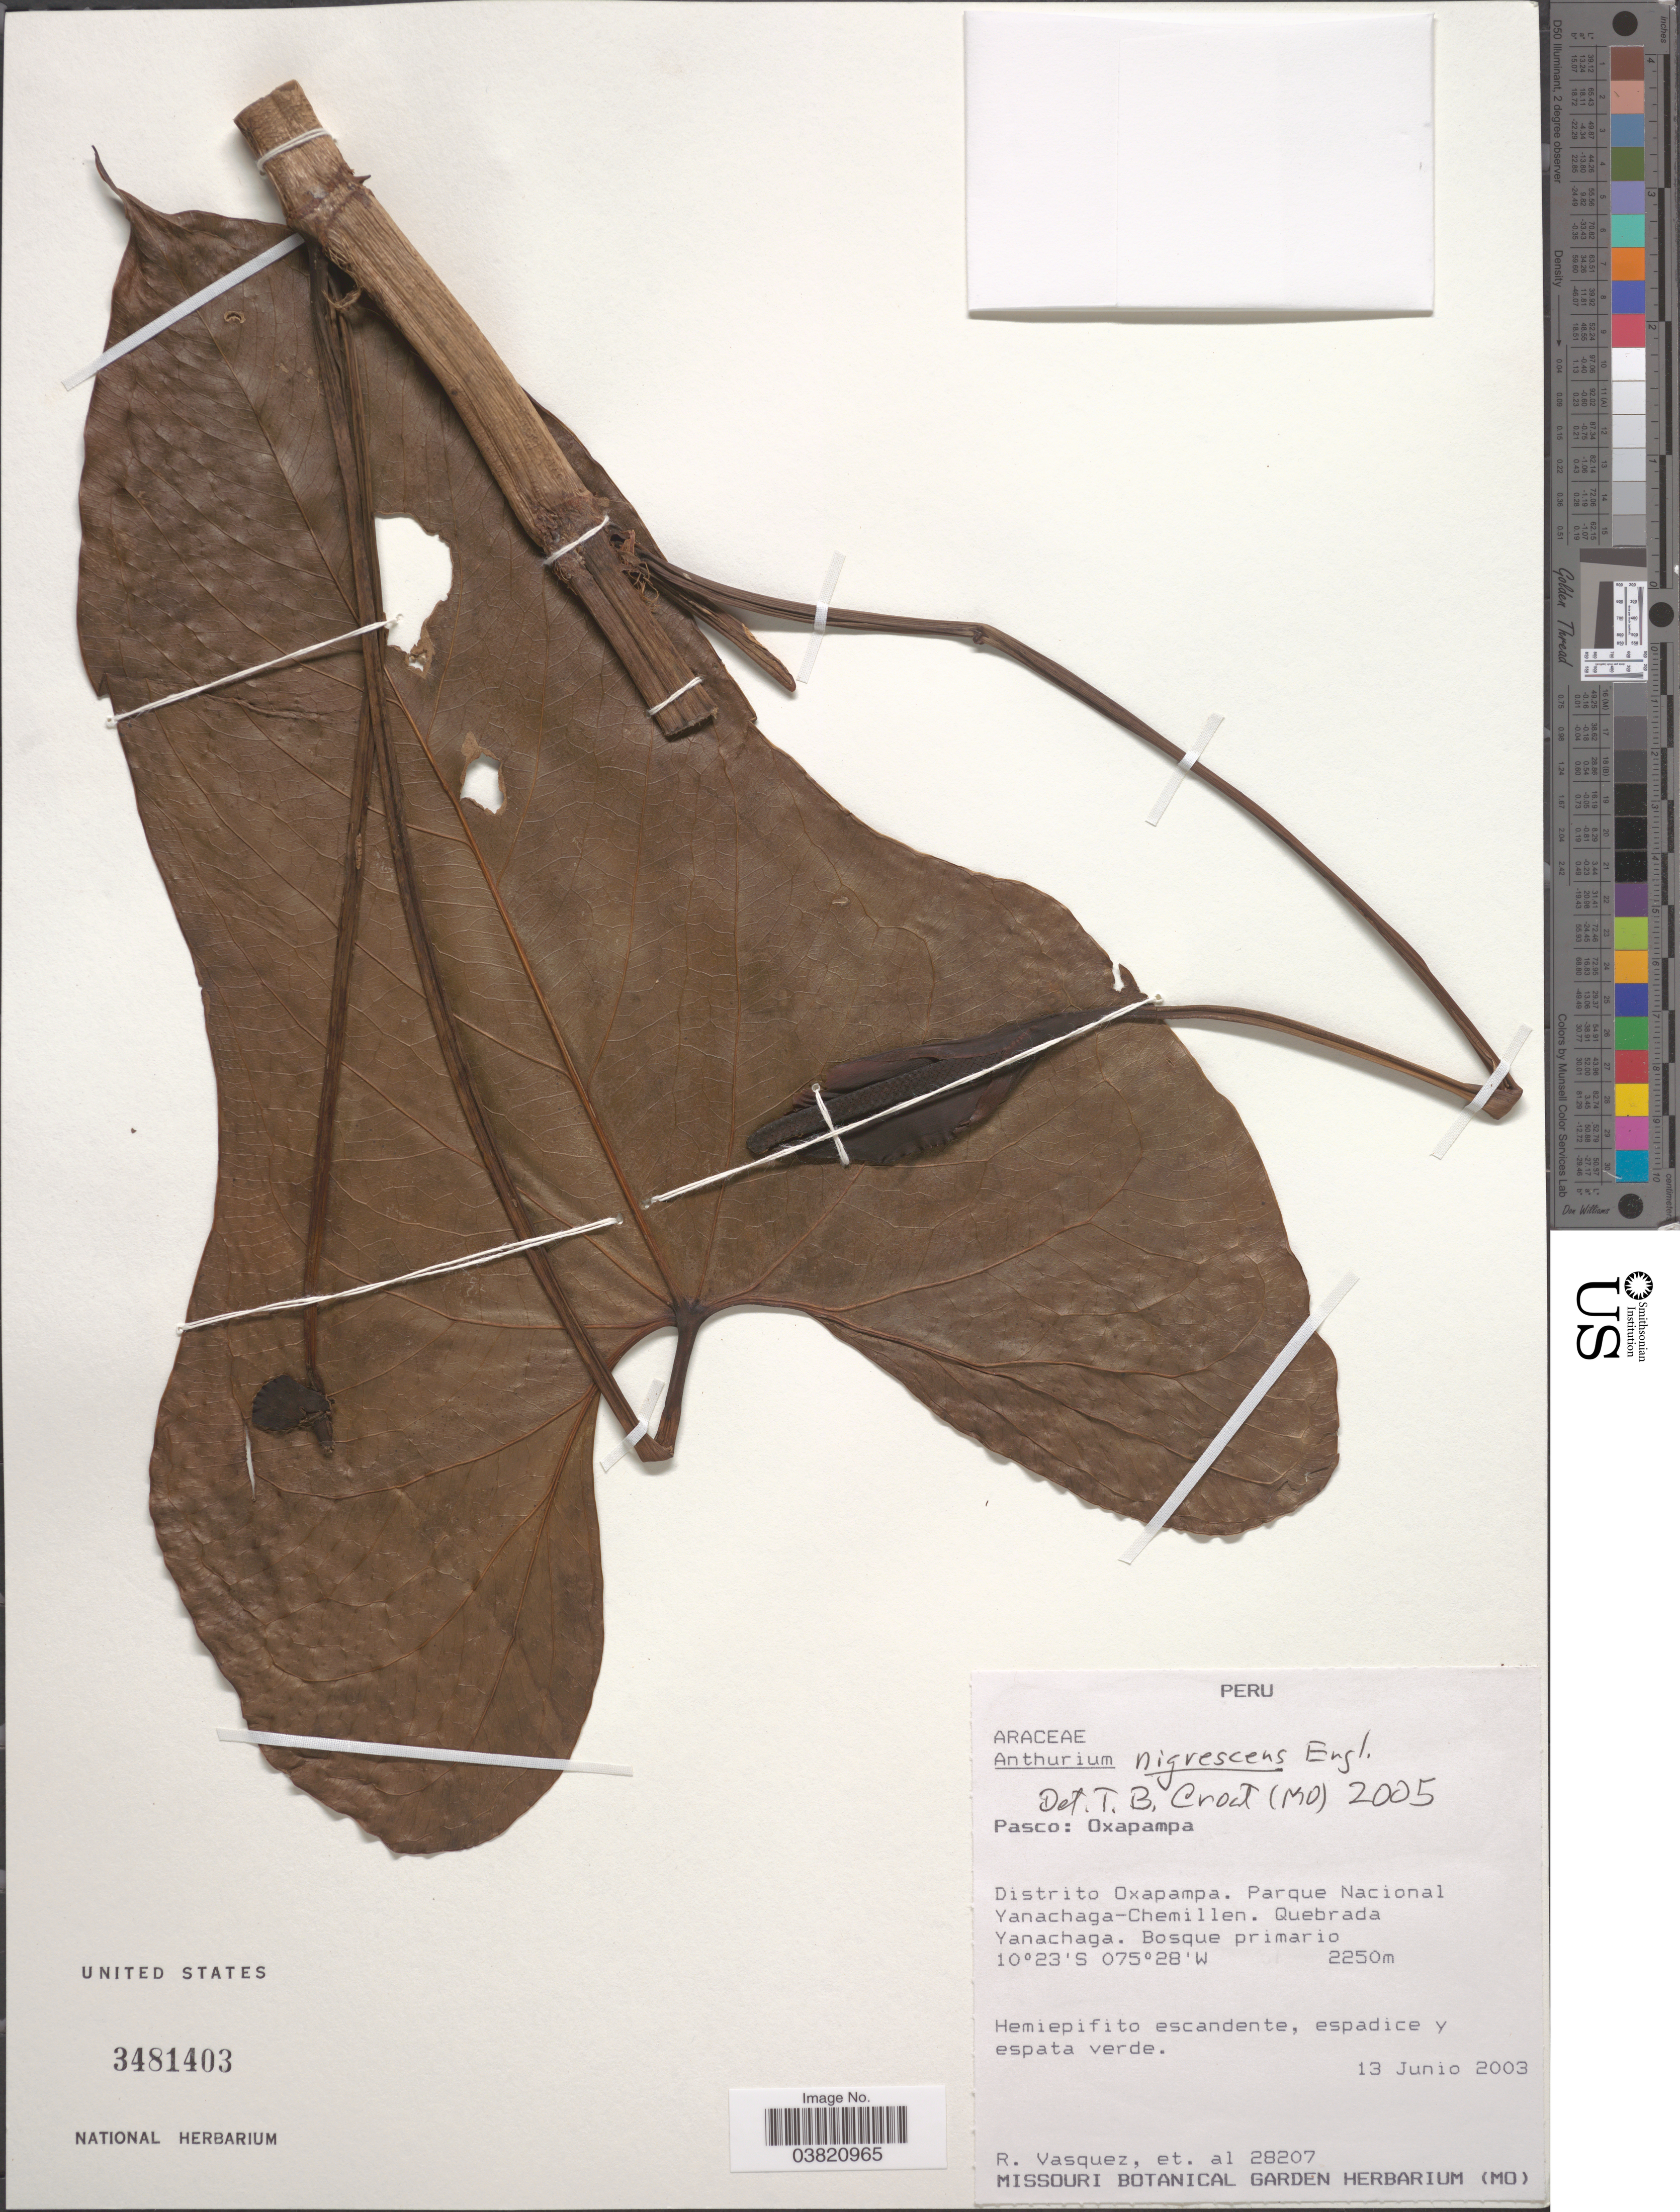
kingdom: Plantae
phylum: Tracheophyta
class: Liliopsida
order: Alismatales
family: Araceae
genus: Anthurium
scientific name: Anthurium nigrescens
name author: Engl.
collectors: R. Vasquez & et al.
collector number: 28207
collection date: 2003-06-13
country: Peru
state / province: Pasco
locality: Oxapampa. Distrito Oxapampa. Parque Nacional Yanachaga- Chemillen. Quebrada Yanachaga.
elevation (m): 2250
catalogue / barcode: US 3481403